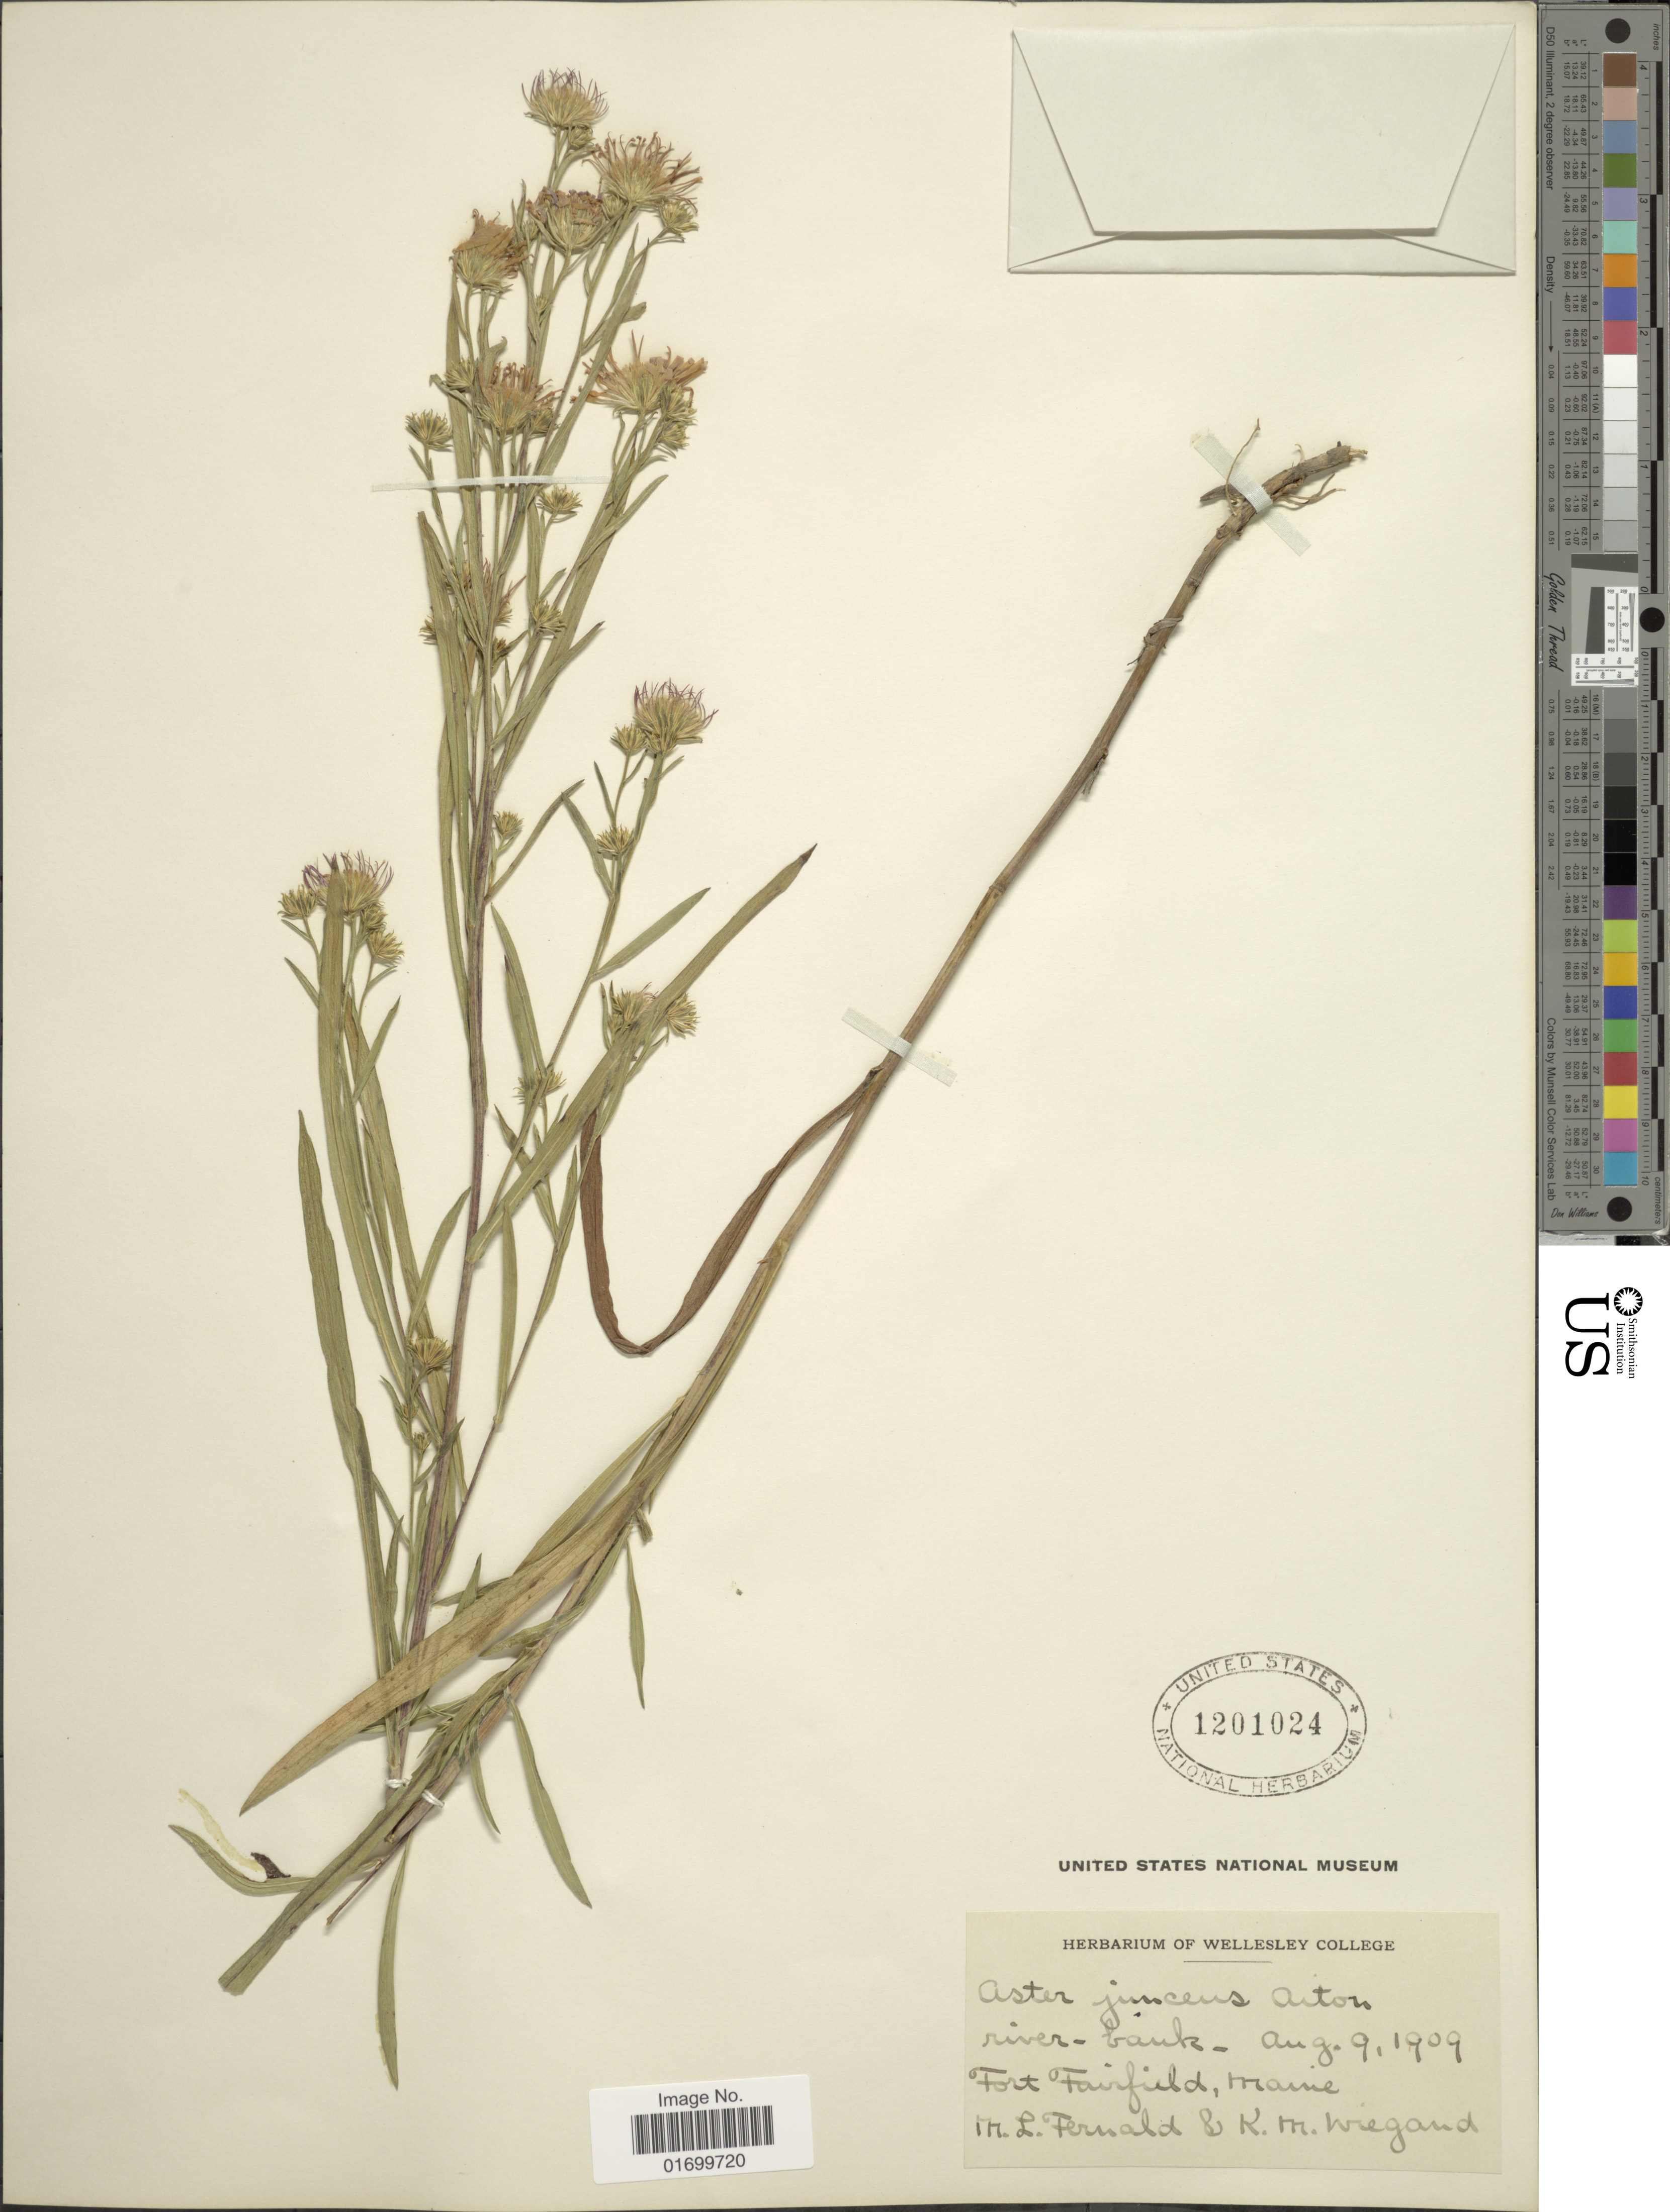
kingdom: Plantae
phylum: Tracheophyta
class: Magnoliopsida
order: Asterales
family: Asteraceae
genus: Symphyotrichum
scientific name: Symphyotrichum boreale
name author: (Torr. & A. Gray) Á. Löve & D. Löve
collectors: M. L. Fernald & K. M. Wiegand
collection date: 1909-08-09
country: United States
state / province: Maine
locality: River-bank, Fort Fairfield.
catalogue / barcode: US 1201024